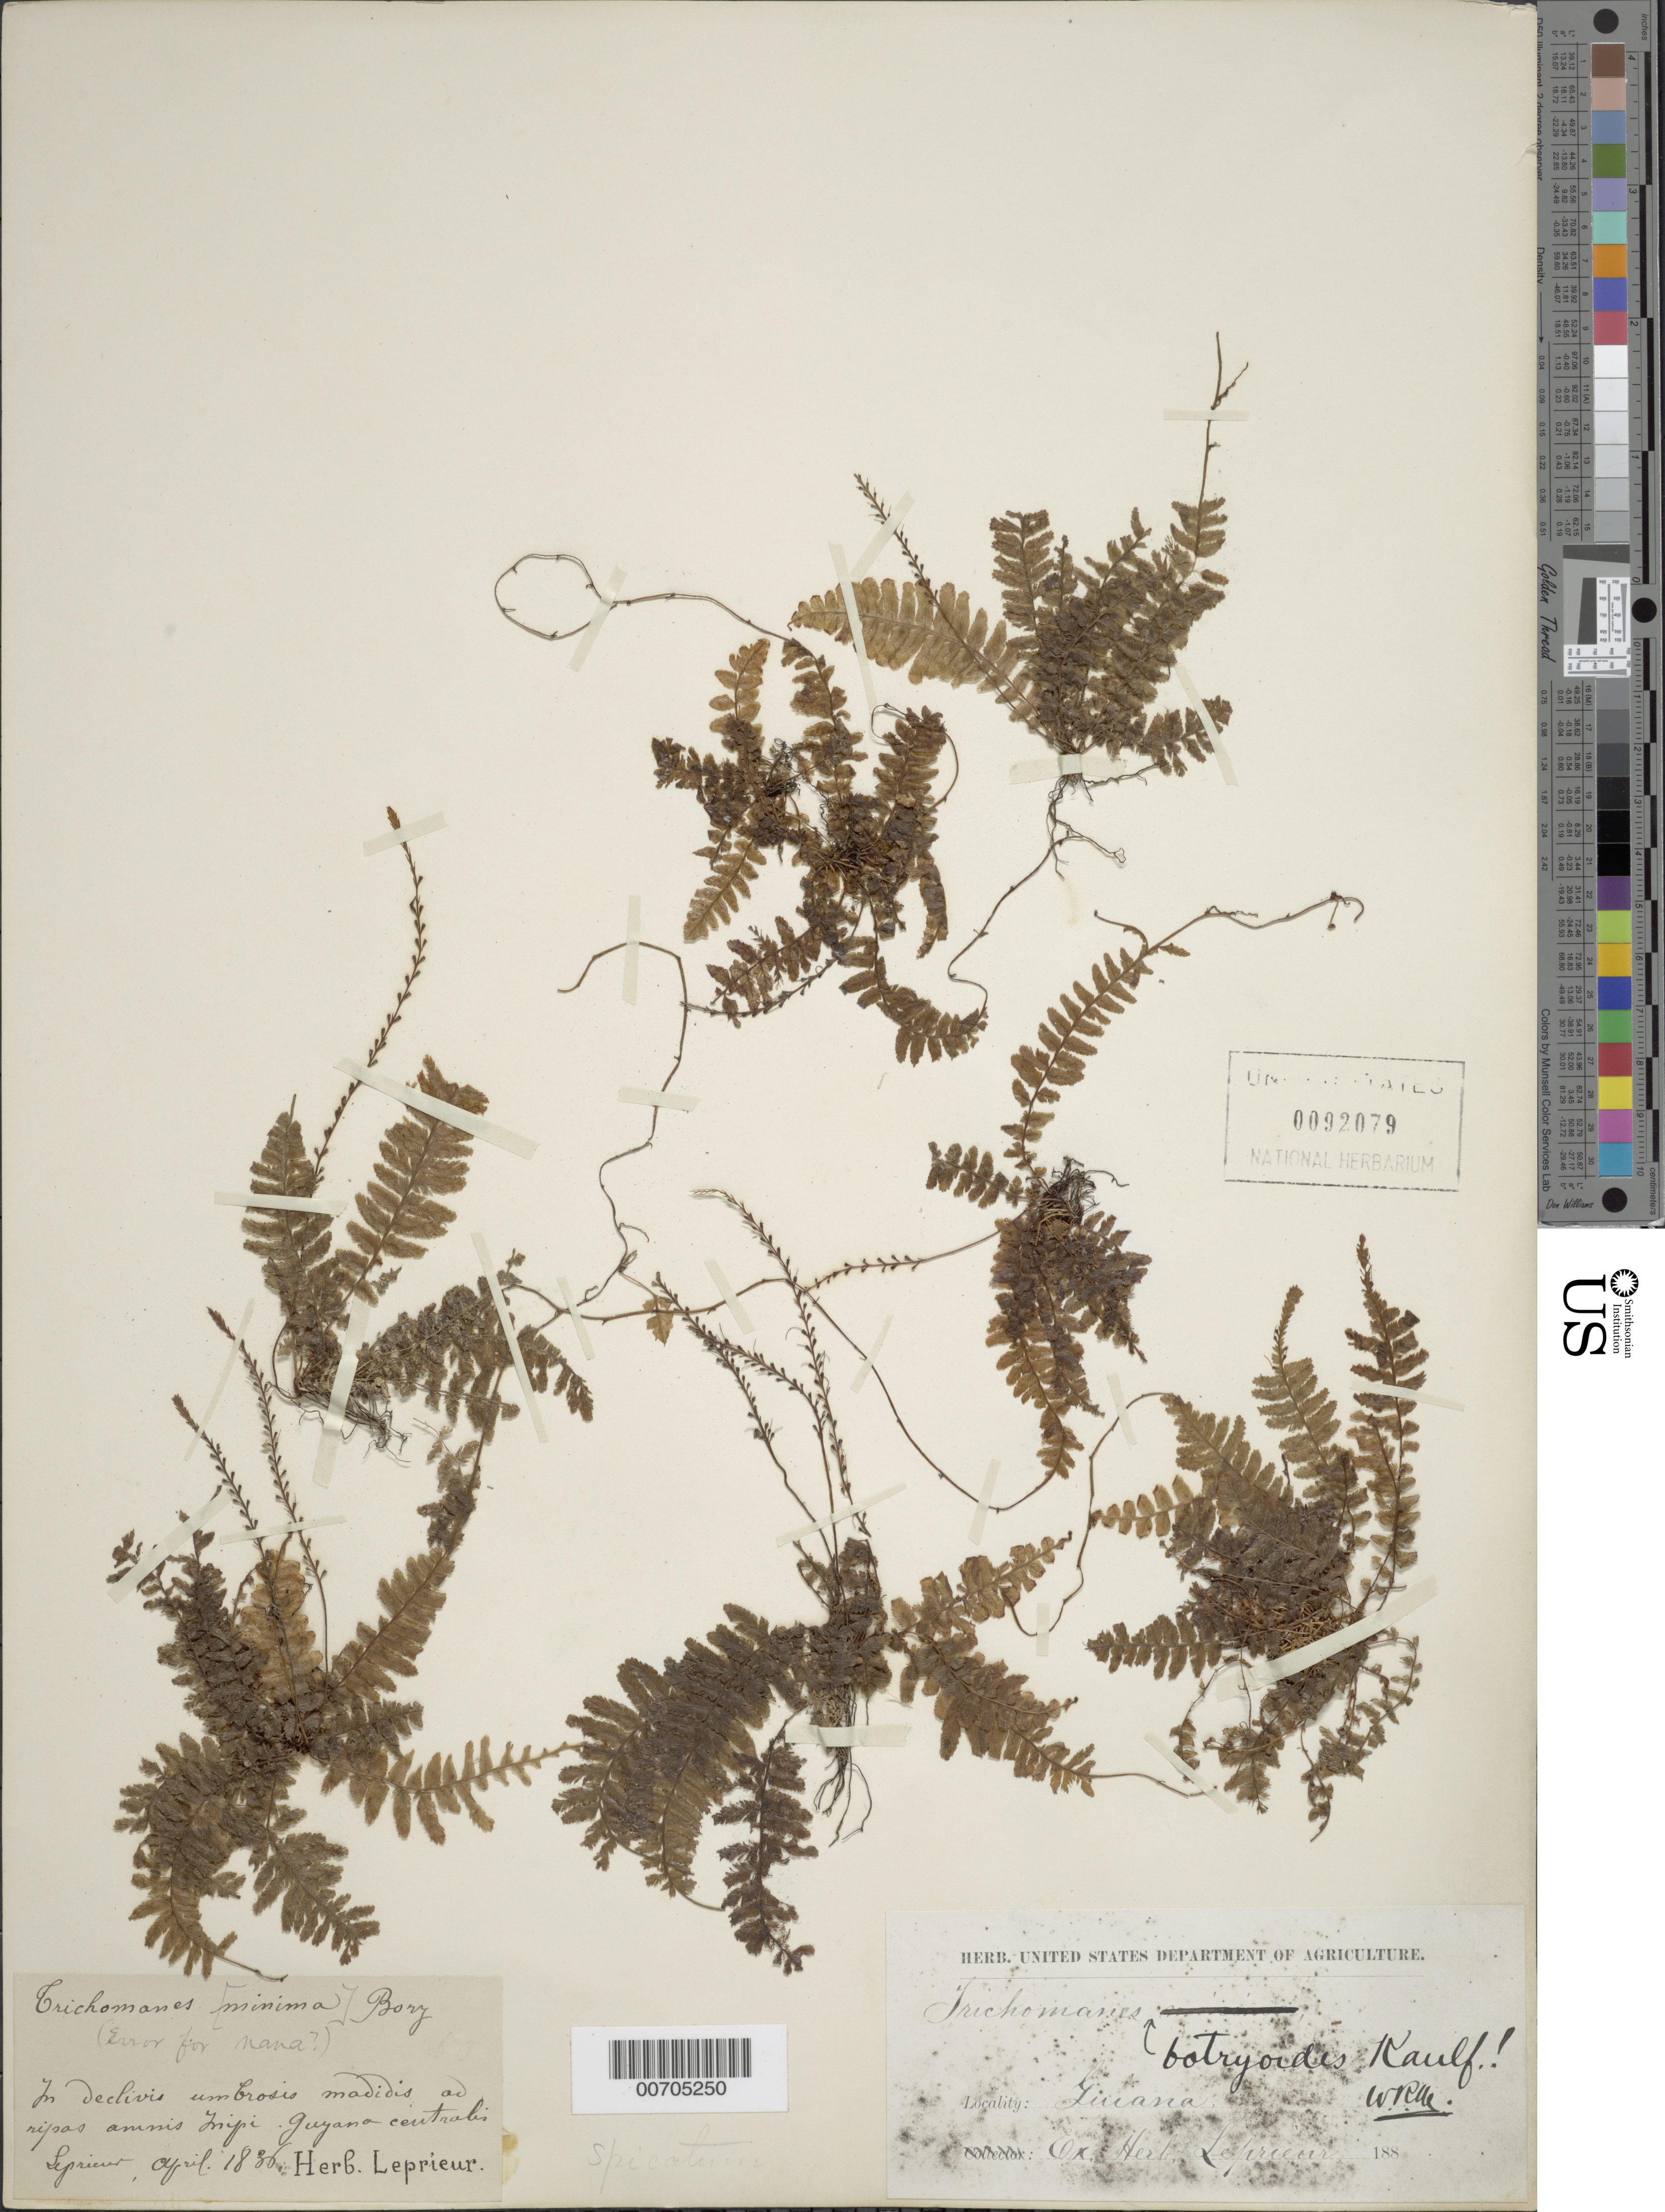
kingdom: Plantae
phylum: Tracheophyta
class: Polypodiopsida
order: Hymenophyllales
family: Hymenophyllaceae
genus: Trichomanes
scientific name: Trichomanes botryoides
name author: Kaulf.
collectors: F. M. R. Leprieur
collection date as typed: April 1836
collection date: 1836-04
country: French Guiana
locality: Tripi [?]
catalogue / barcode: US 92079